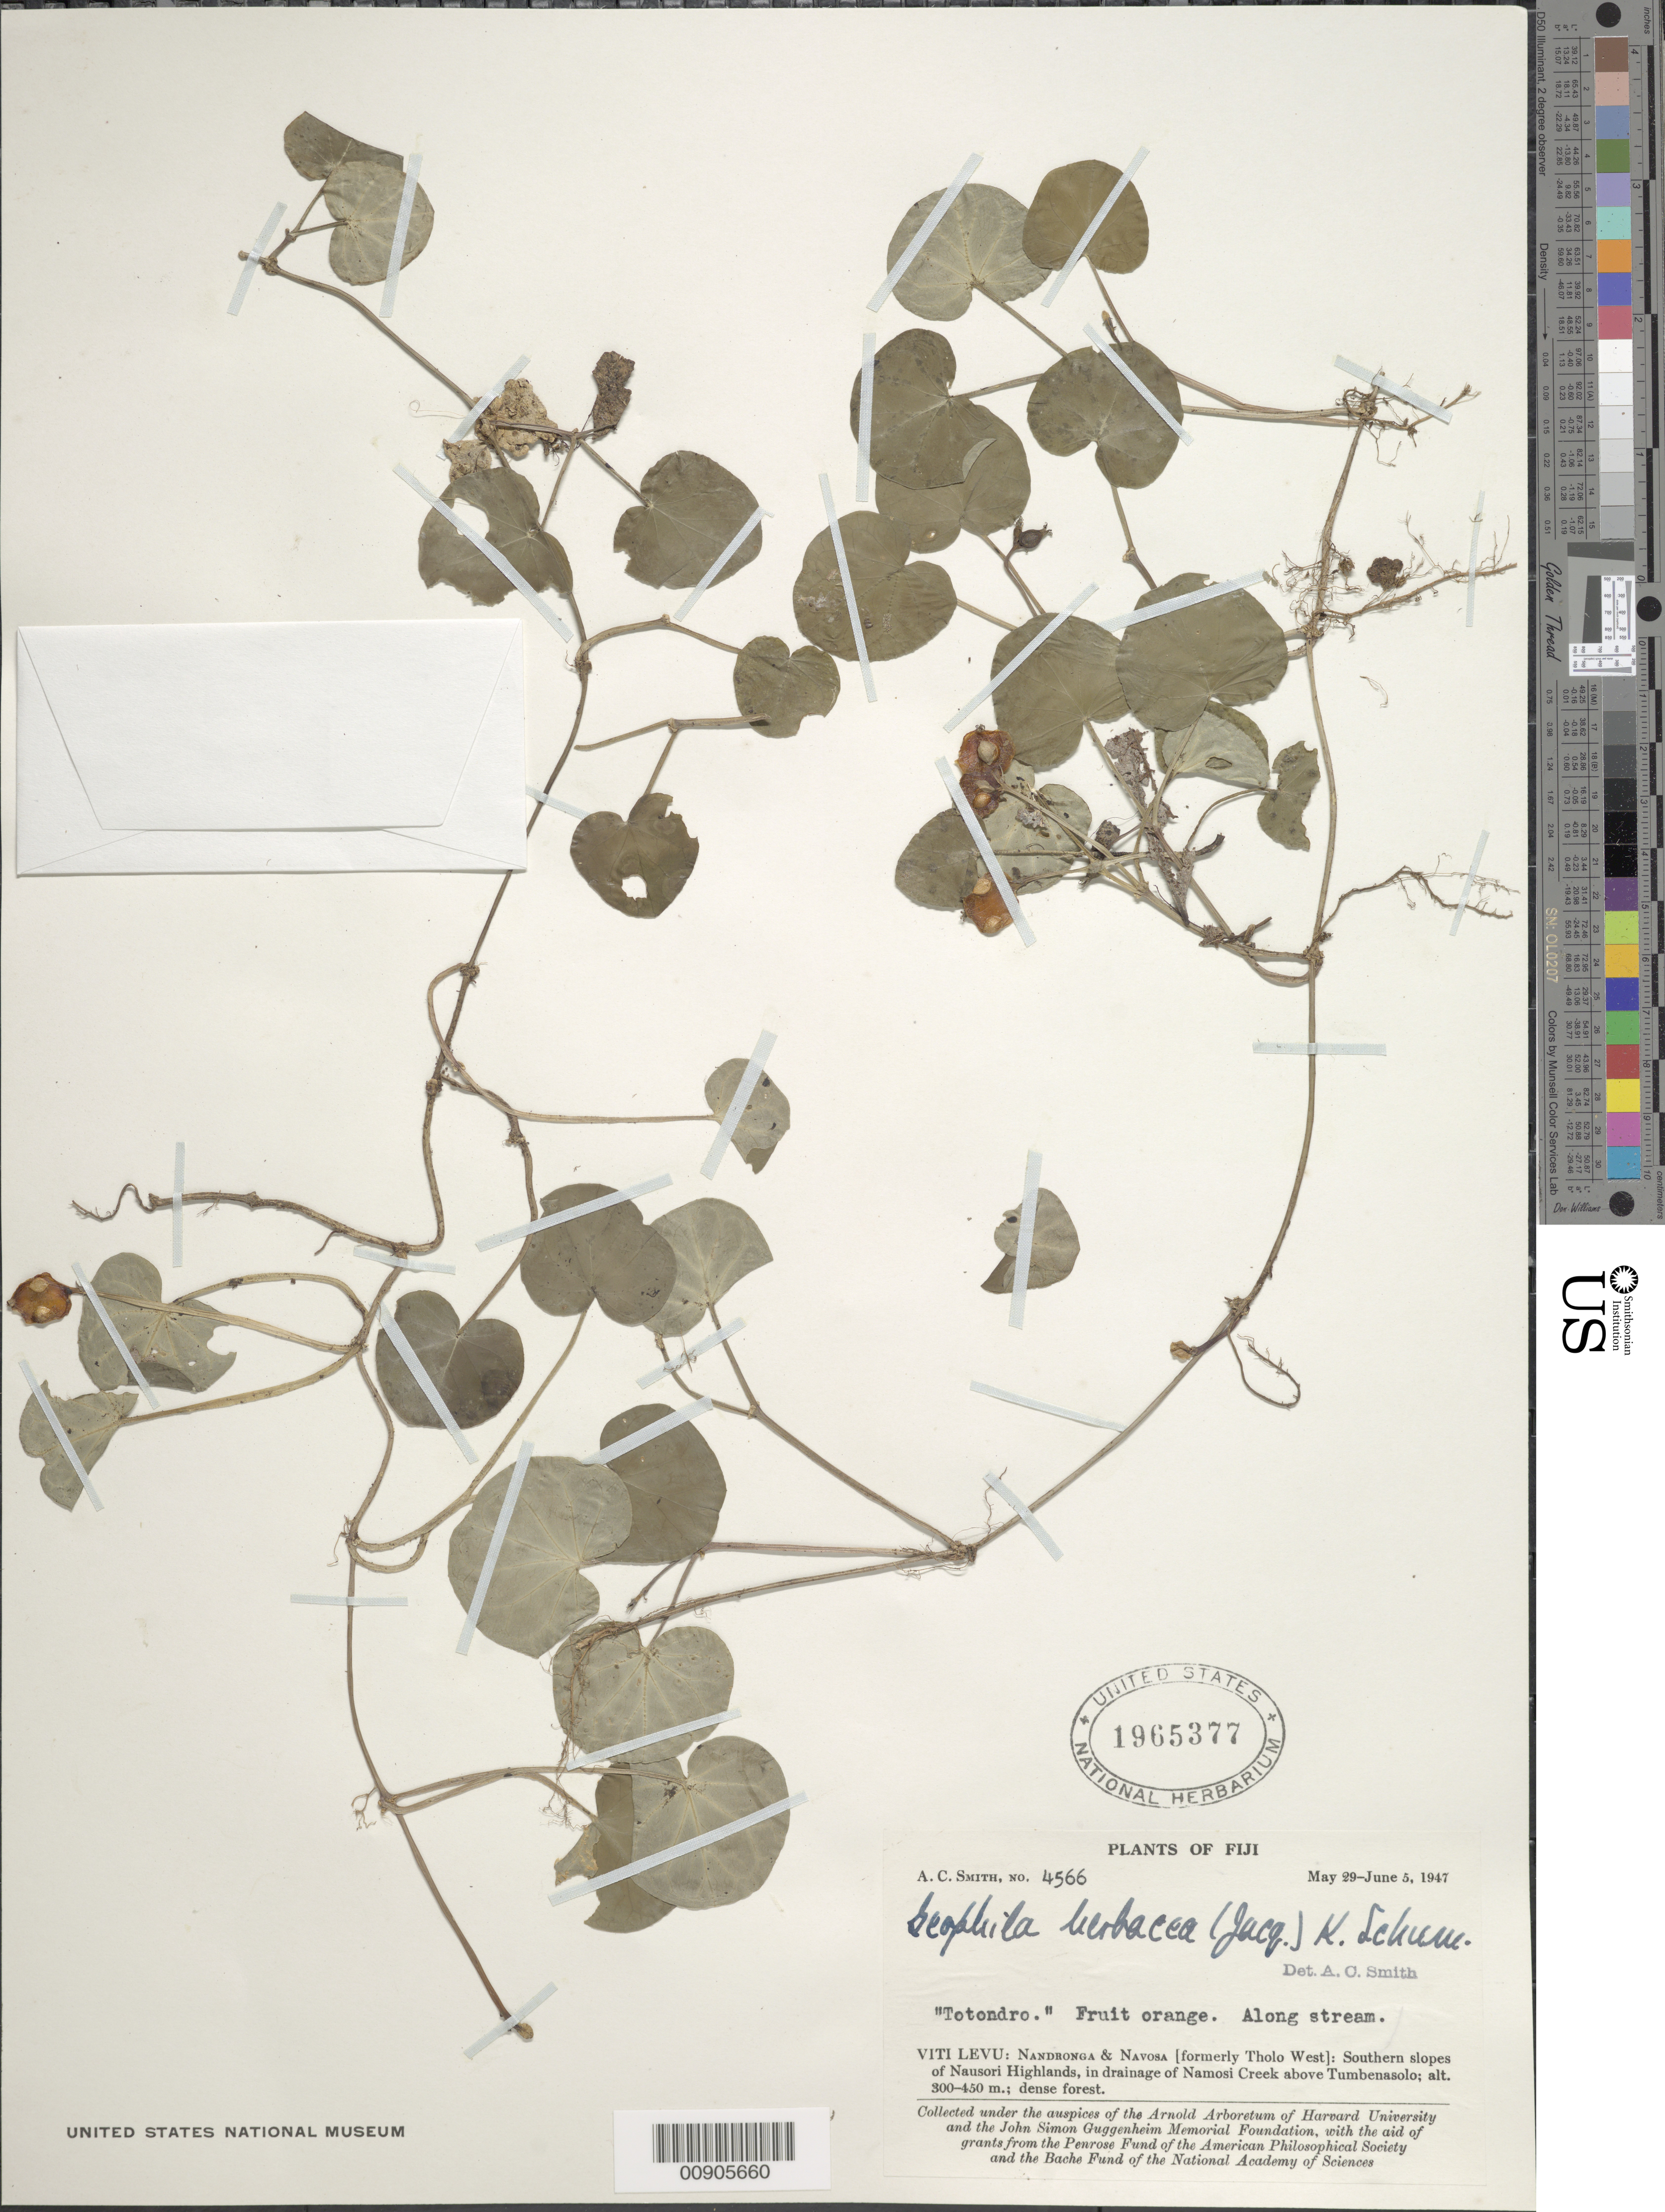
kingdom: Plantae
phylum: Tracheophyta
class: Magnoliopsida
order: Gentianales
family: Rubiaceae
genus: Geophila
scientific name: Geophila herbacea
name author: (Jacq.) K. Schum.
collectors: C. A. Smith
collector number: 4566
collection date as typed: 29 May 1947 to 05 Jun 1947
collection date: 1947-05-29/1947-06-05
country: Fiji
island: Viti Levu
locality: Nandronga & Navosa (formerly Tholo West): Southern slopes of Nausori Highlands, in drainage of Namosi Creek above Tumbenasolo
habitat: Along stream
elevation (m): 300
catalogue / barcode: US 1965377